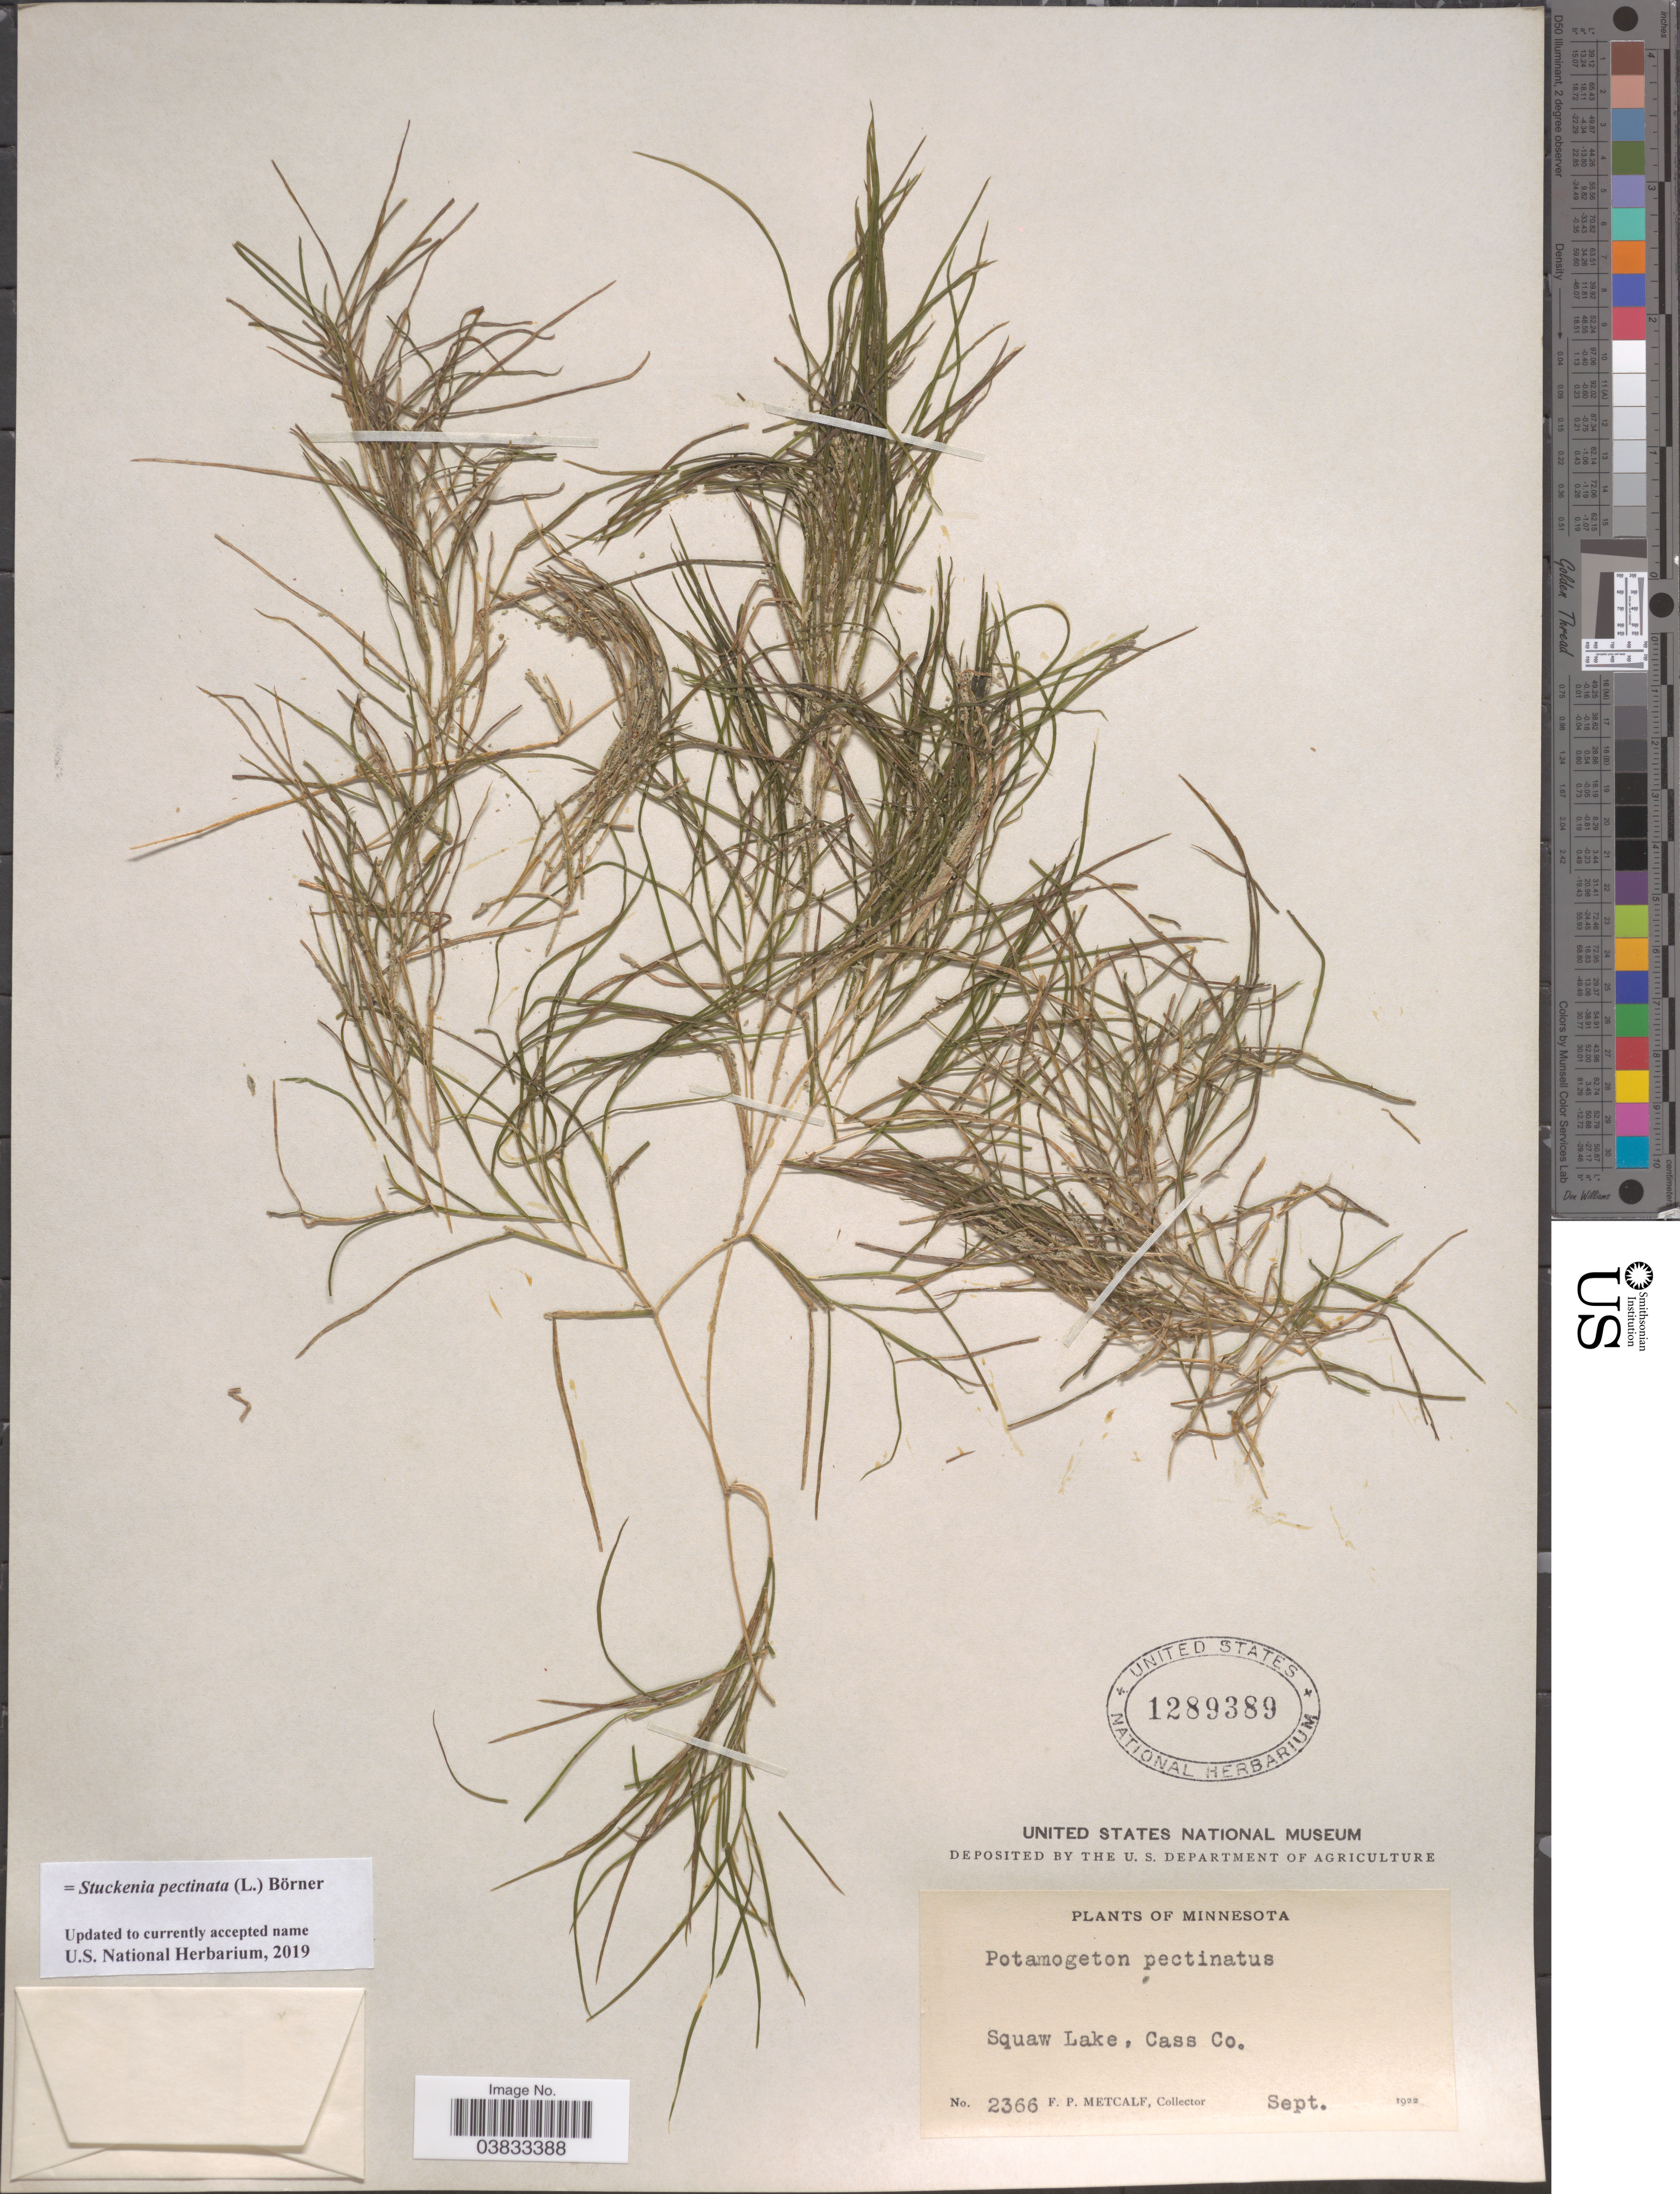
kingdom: Plantae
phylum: Tracheophyta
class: Liliopsida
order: Alismatales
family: Potamogetonaceae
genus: Stuckenia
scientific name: Stuckenia pectinata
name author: (L.) Börner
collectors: F. Metcalf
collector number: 2366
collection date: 1922-09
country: United States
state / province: Minnesota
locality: Squaw Lake, Cass Co.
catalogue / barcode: US 1289389